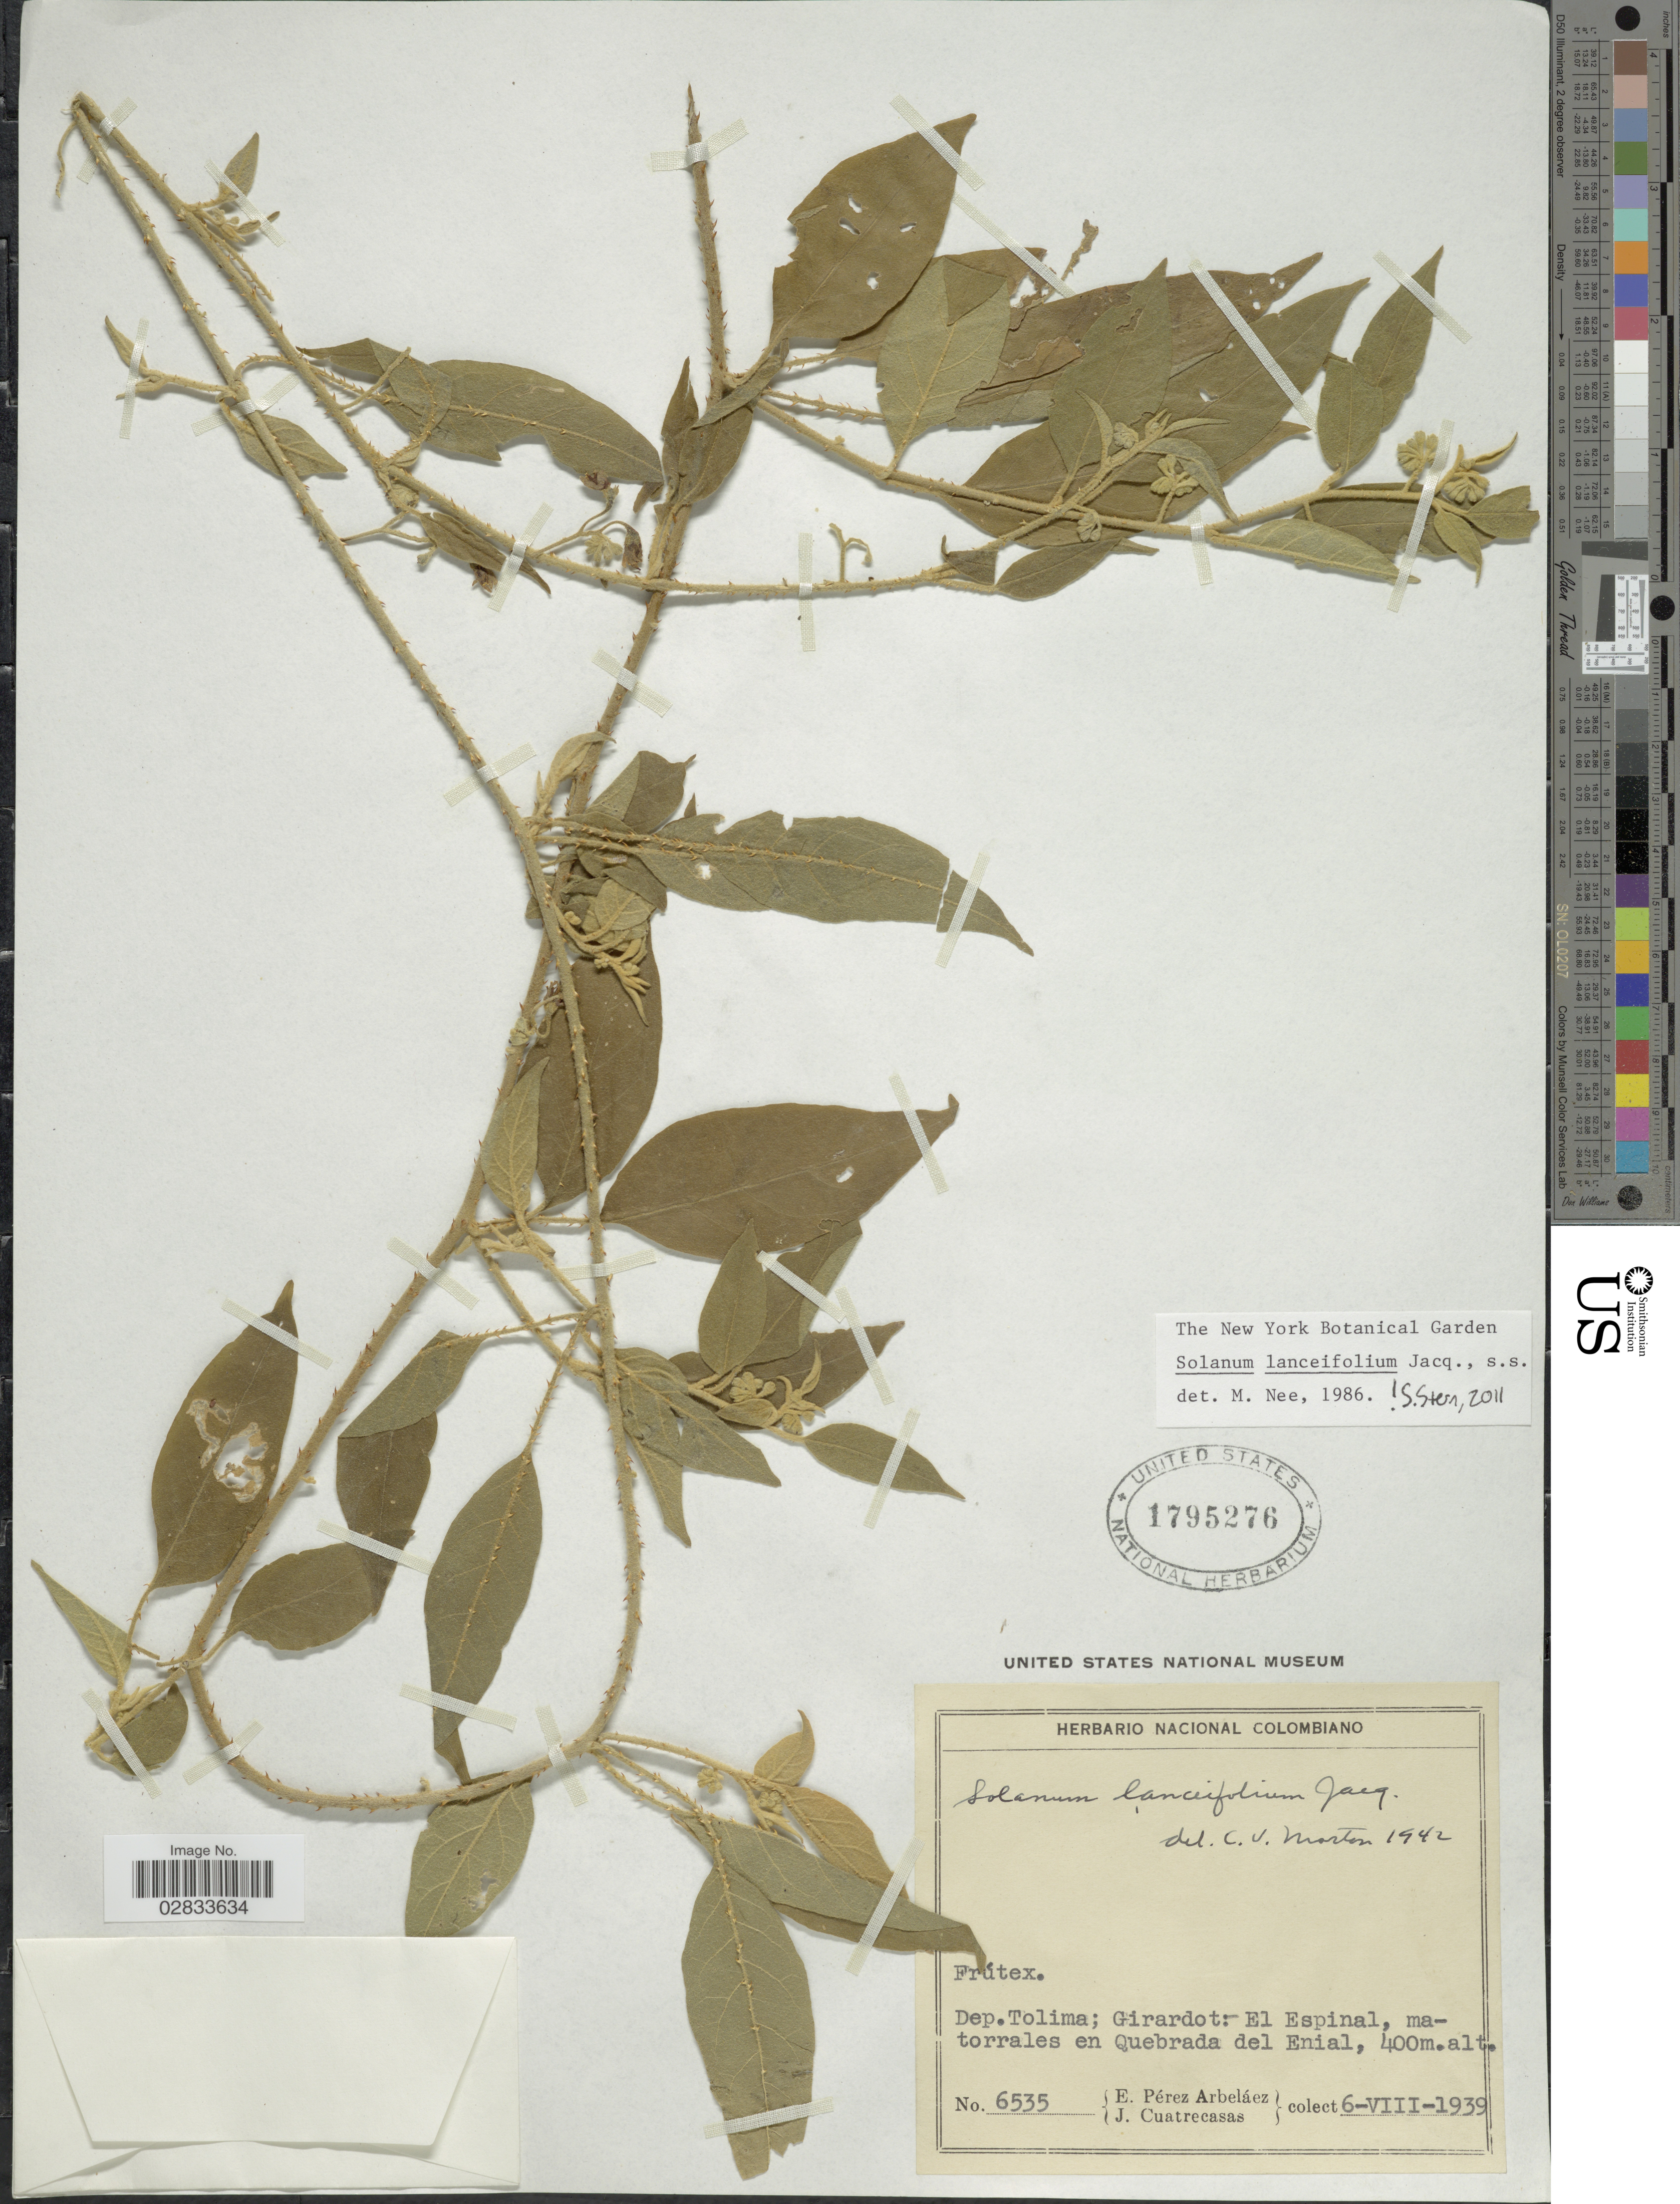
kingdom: Plantae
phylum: Tracheophyta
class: Magnoliopsida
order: Solanales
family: Solanaceae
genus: Solanum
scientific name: Solanum lanceifolium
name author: Jacq.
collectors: E. Pérez Arbeláez & J. Cuatrecasas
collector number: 6355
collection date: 1939-08-06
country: Colombia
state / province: Tolima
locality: Dep. Tolima; Girardot: El Espinal, matorrales en Quebrada del Enial.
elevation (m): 400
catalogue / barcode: US 1795276